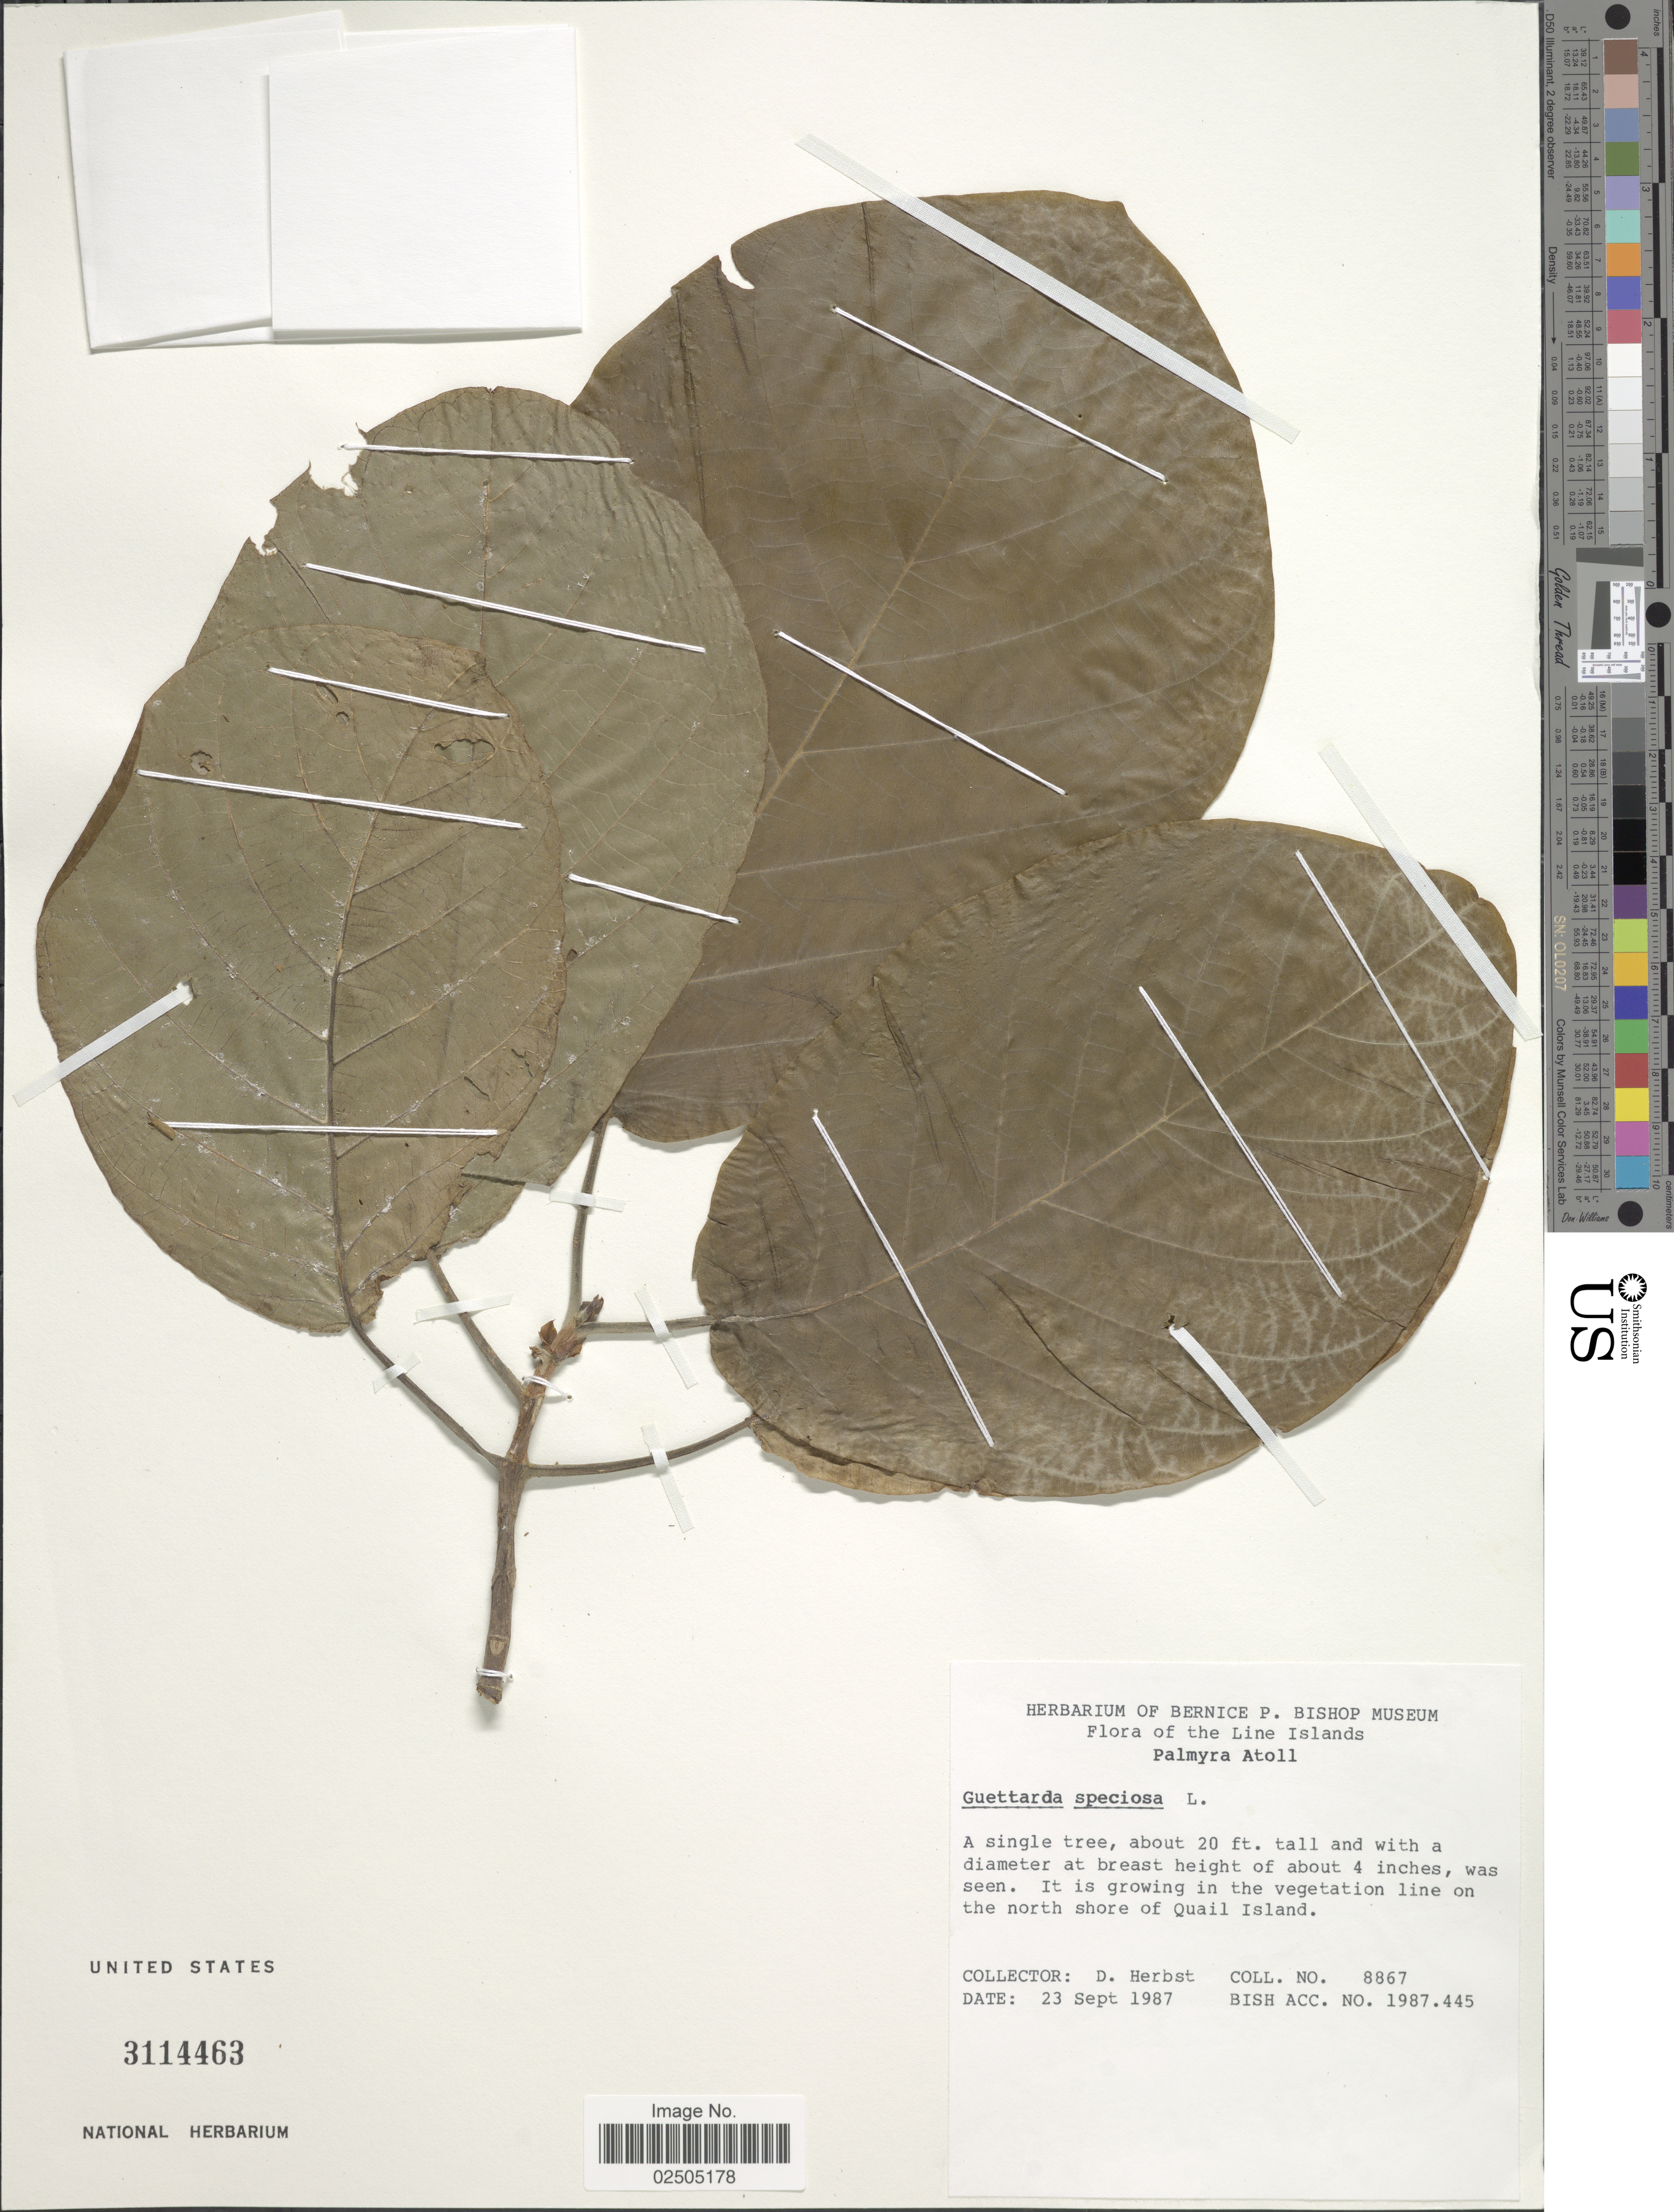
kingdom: Plantae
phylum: Tracheophyta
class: Magnoliopsida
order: Gentianales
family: Rubiaceae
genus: Guettarda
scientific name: Guettarda speciosa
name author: L.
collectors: D. Herbst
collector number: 8867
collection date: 1987-09-23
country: Kiribati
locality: Line Islands, Palmyra Atoll, It is growing in the vegetation line on the north shore of Quail Island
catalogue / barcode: US 3114463